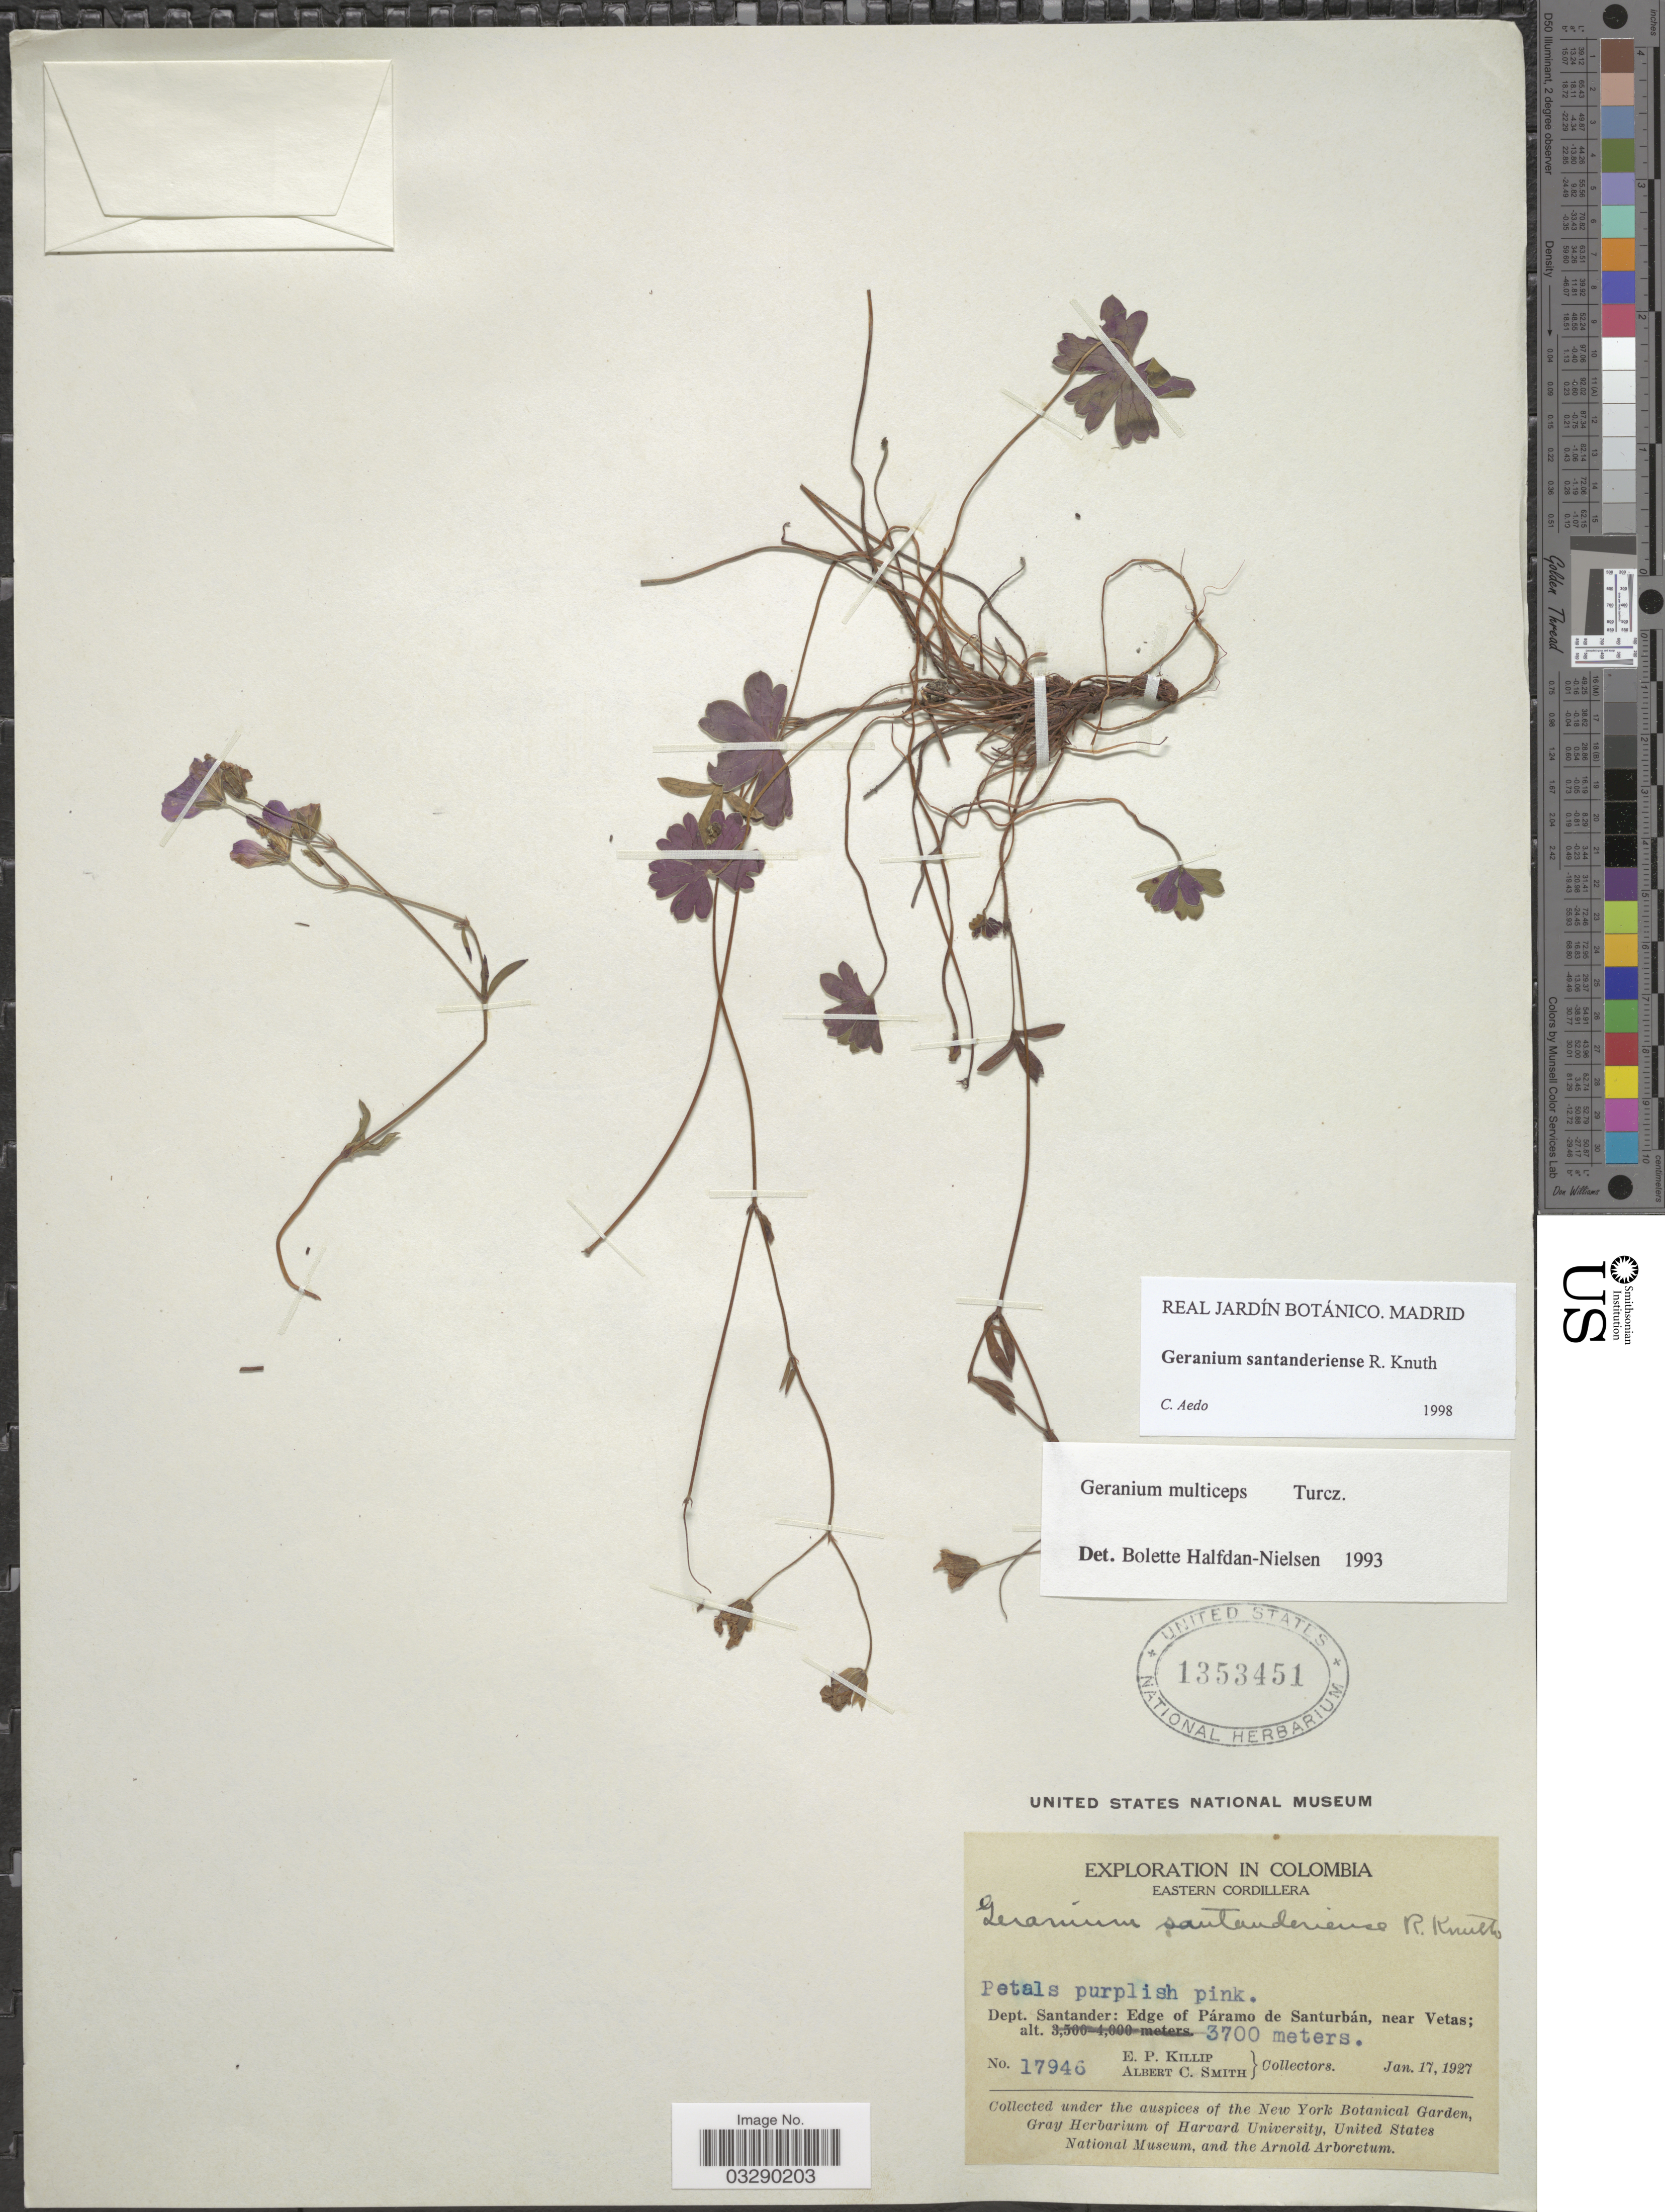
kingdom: Plantae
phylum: Tracheophyta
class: Magnoliopsida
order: Geraniales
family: Geraniaceae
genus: Geranium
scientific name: Geranium santanderiense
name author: R. Knuth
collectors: E. P. Killip & A. C. Smith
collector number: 17946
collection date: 1927-01-17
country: Colombia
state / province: Santander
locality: Eastern Cordillera. Dept. Santander: Edge of Páramo de Santurbán, near Vetas.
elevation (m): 3700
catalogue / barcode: US 1353451